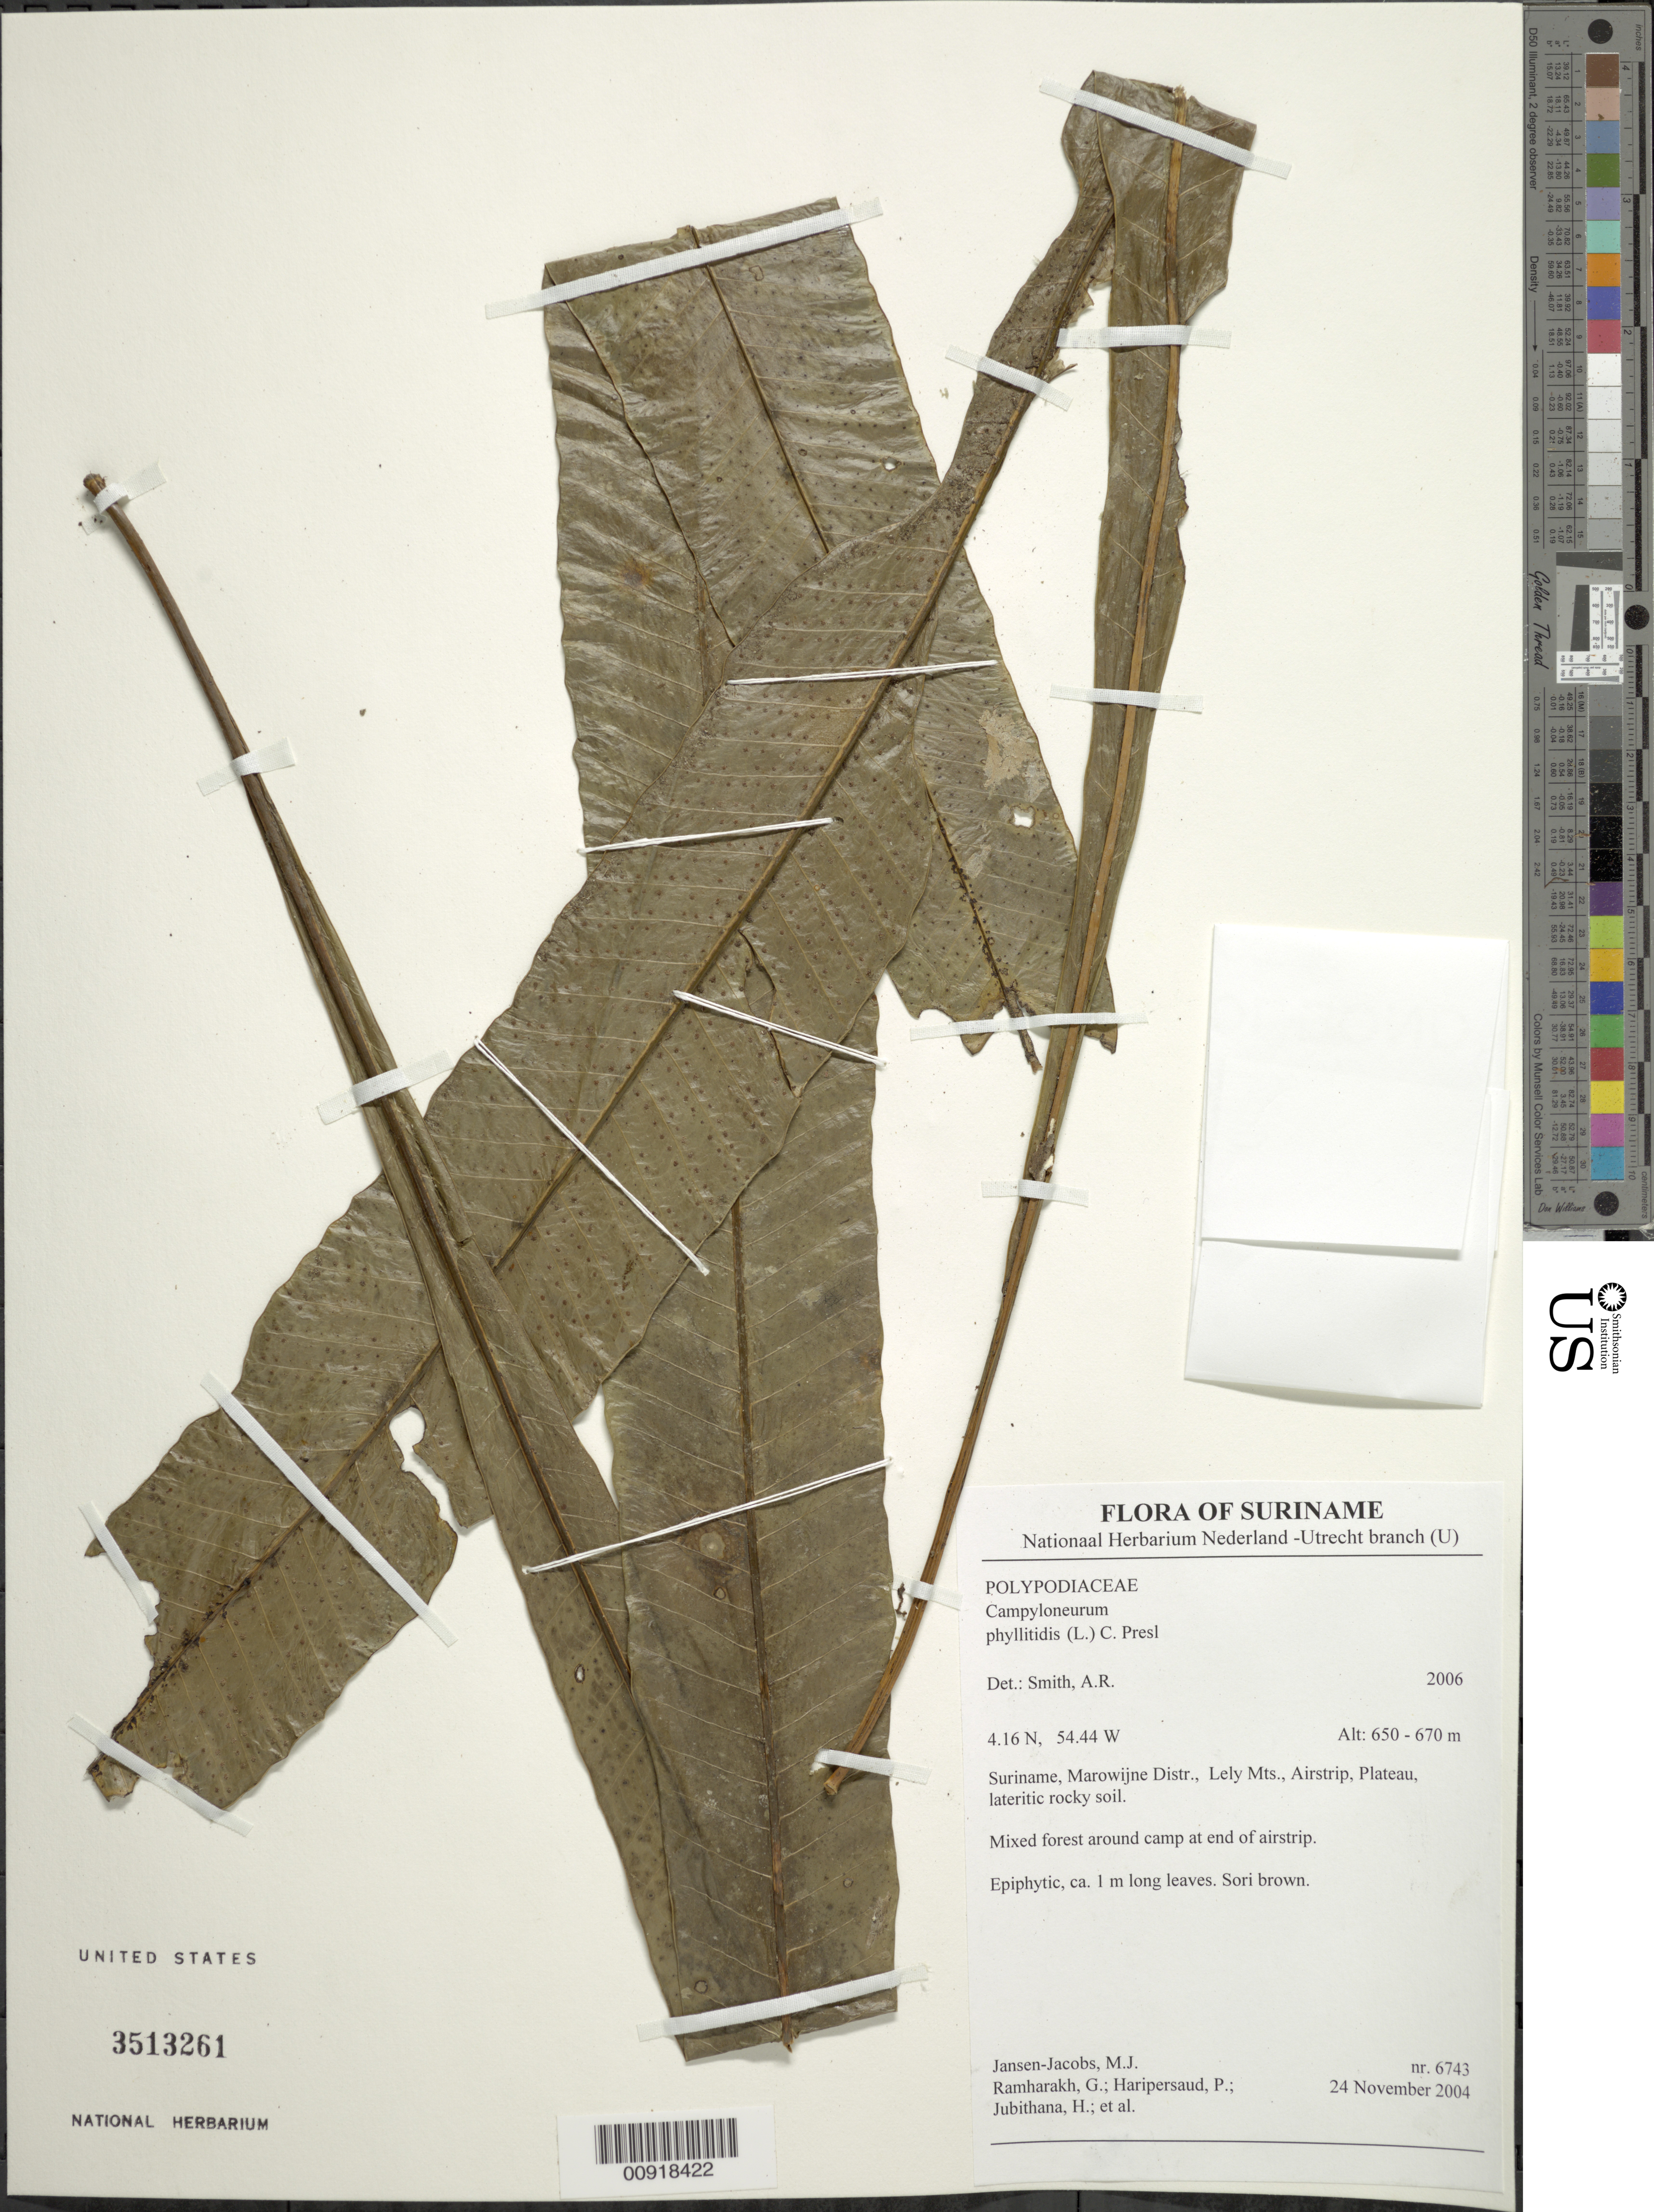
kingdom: Plantae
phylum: Tracheophyta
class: Polypodiopsida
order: Polypodiales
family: Polypodiaceae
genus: Campyloneurum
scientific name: Campyloneurum phyllitidis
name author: (L.) C. Presl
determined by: Smith, Alan R., (UC)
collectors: M. J. Jansen-Jacobs et al.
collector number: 6743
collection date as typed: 24-Nov-04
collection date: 2004-11-24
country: Suriname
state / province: Marowijne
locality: Lely Mts., around camp at end of airstrip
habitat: Mixed forest; lateritic rocky soil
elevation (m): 650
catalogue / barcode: US 3513261